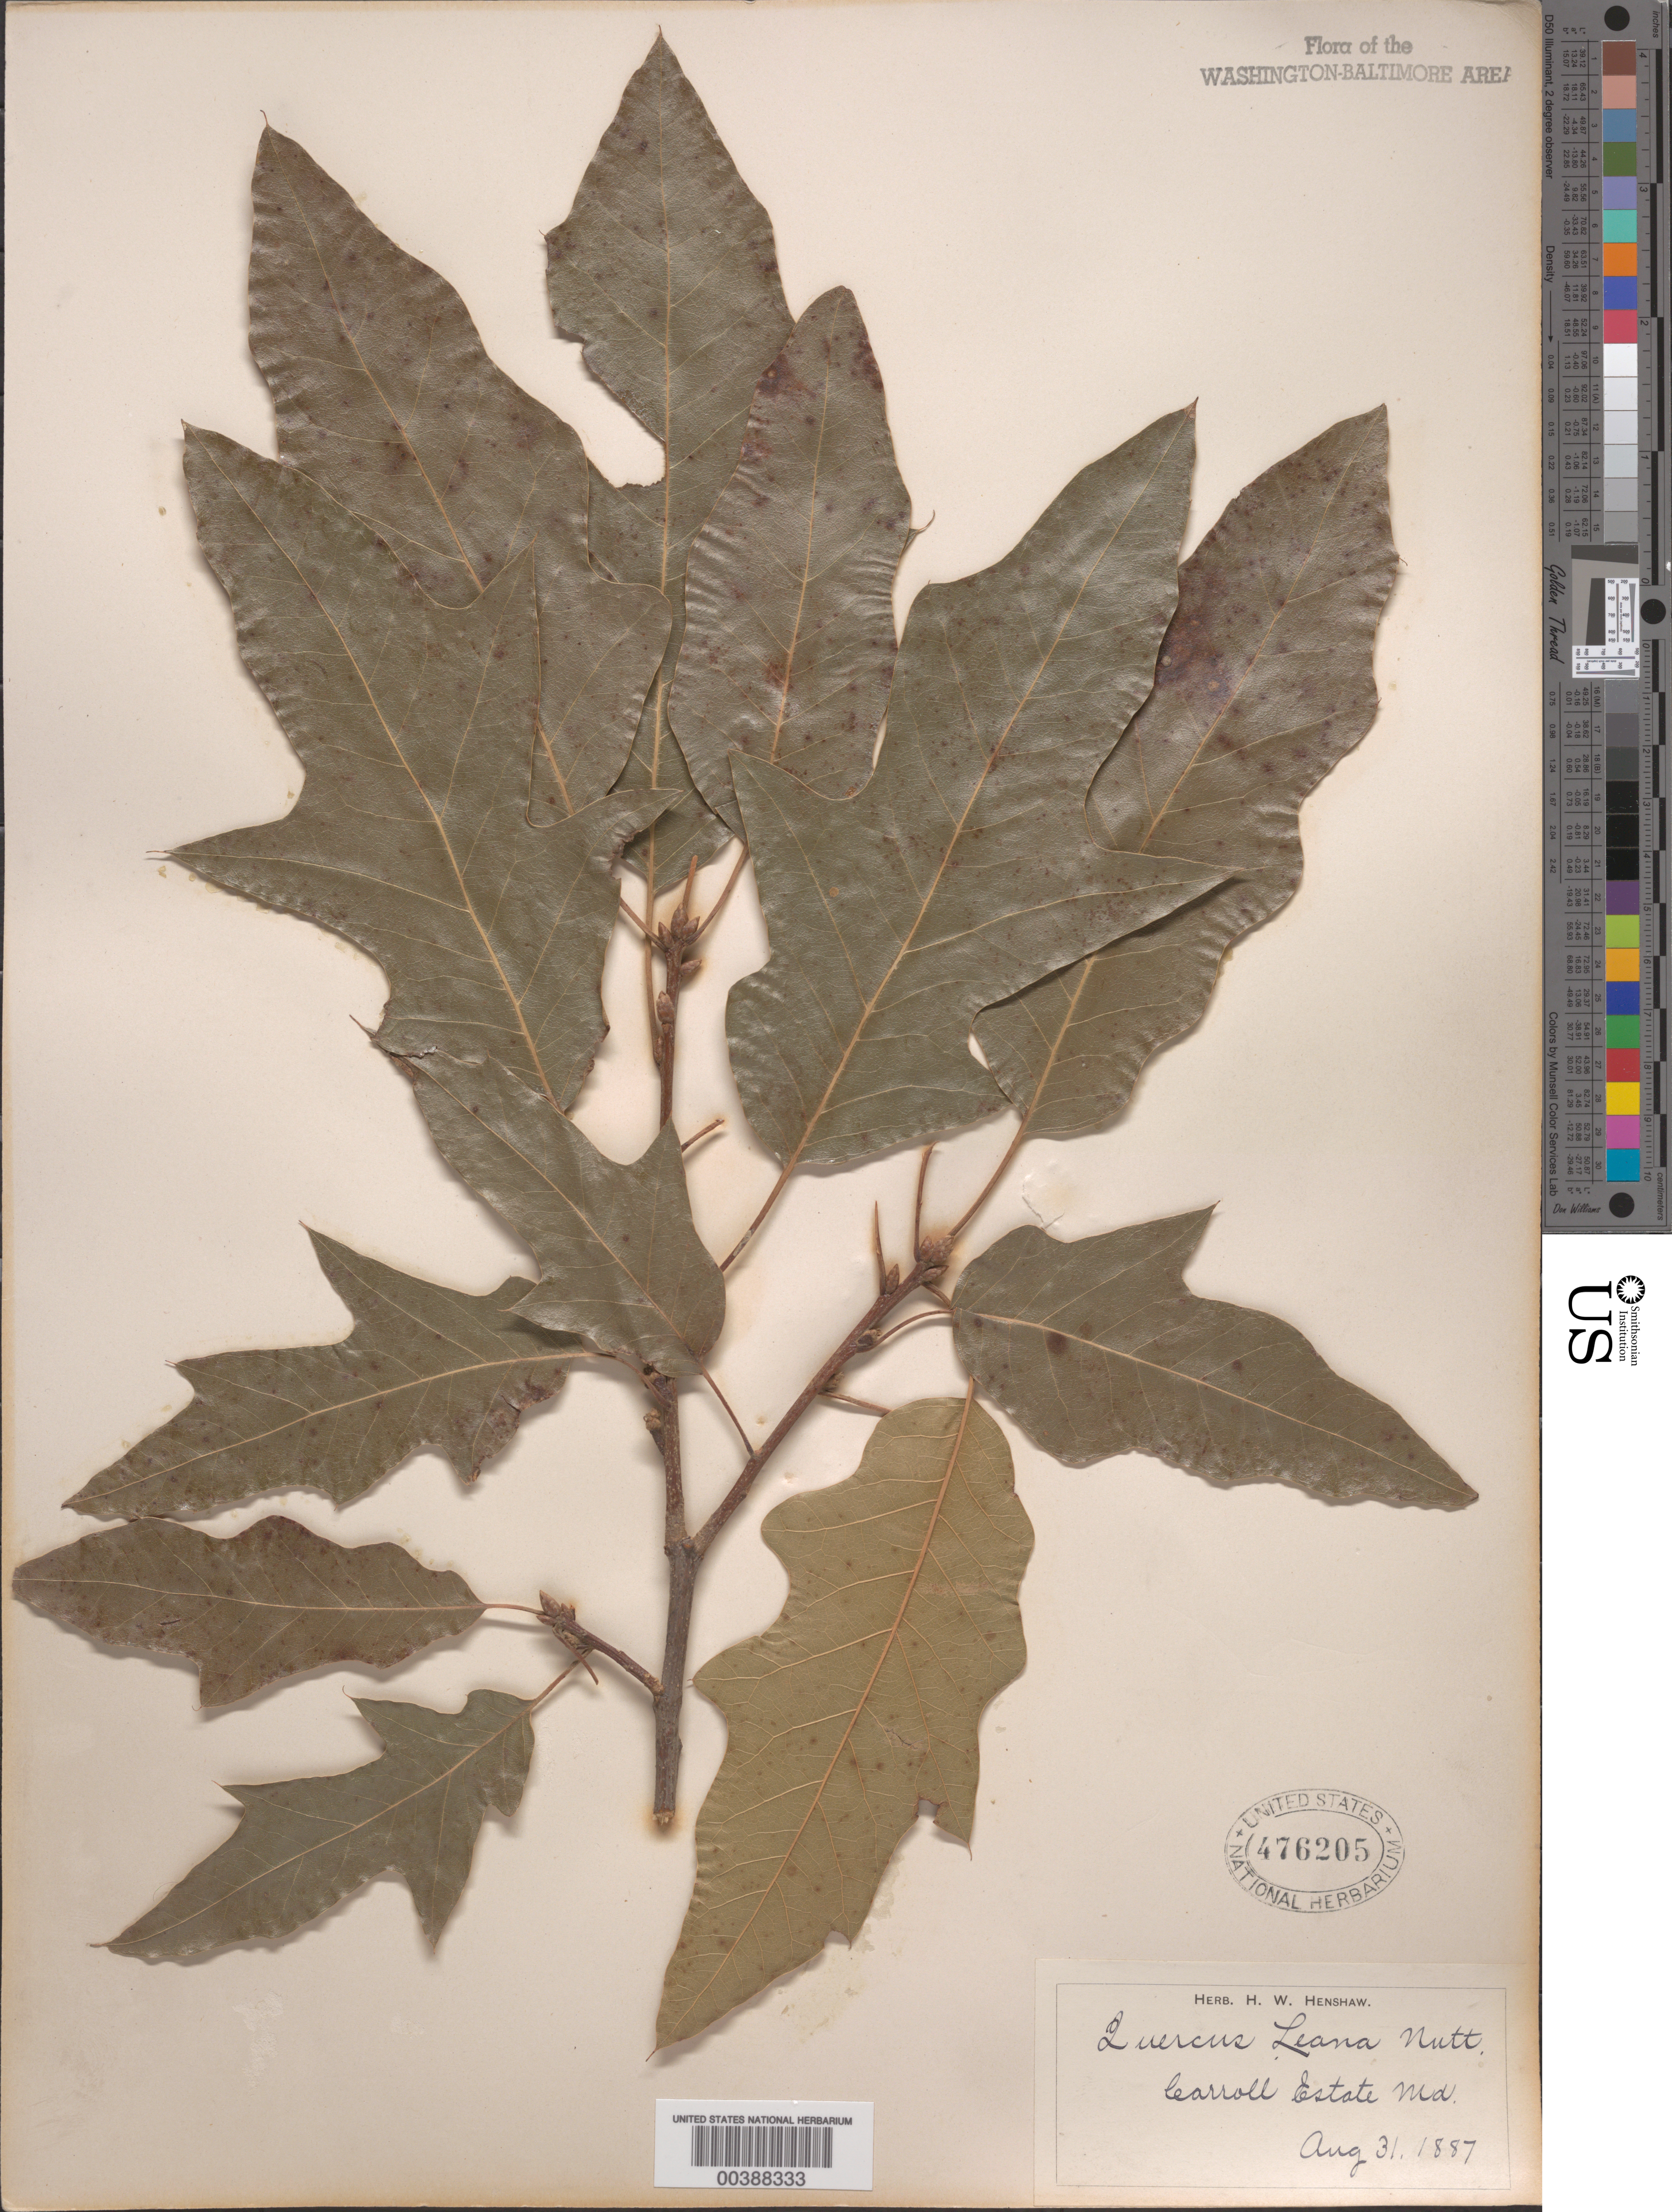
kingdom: Plantae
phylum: Tracheophyta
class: Magnoliopsida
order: Fagales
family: Fagaceae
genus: Quercus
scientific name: Quercus x leana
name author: Nutt.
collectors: H. Henshaw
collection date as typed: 31 Aug 1887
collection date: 1887-08-31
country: United States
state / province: District of Columbia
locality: Caroll Estate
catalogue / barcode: US 476205